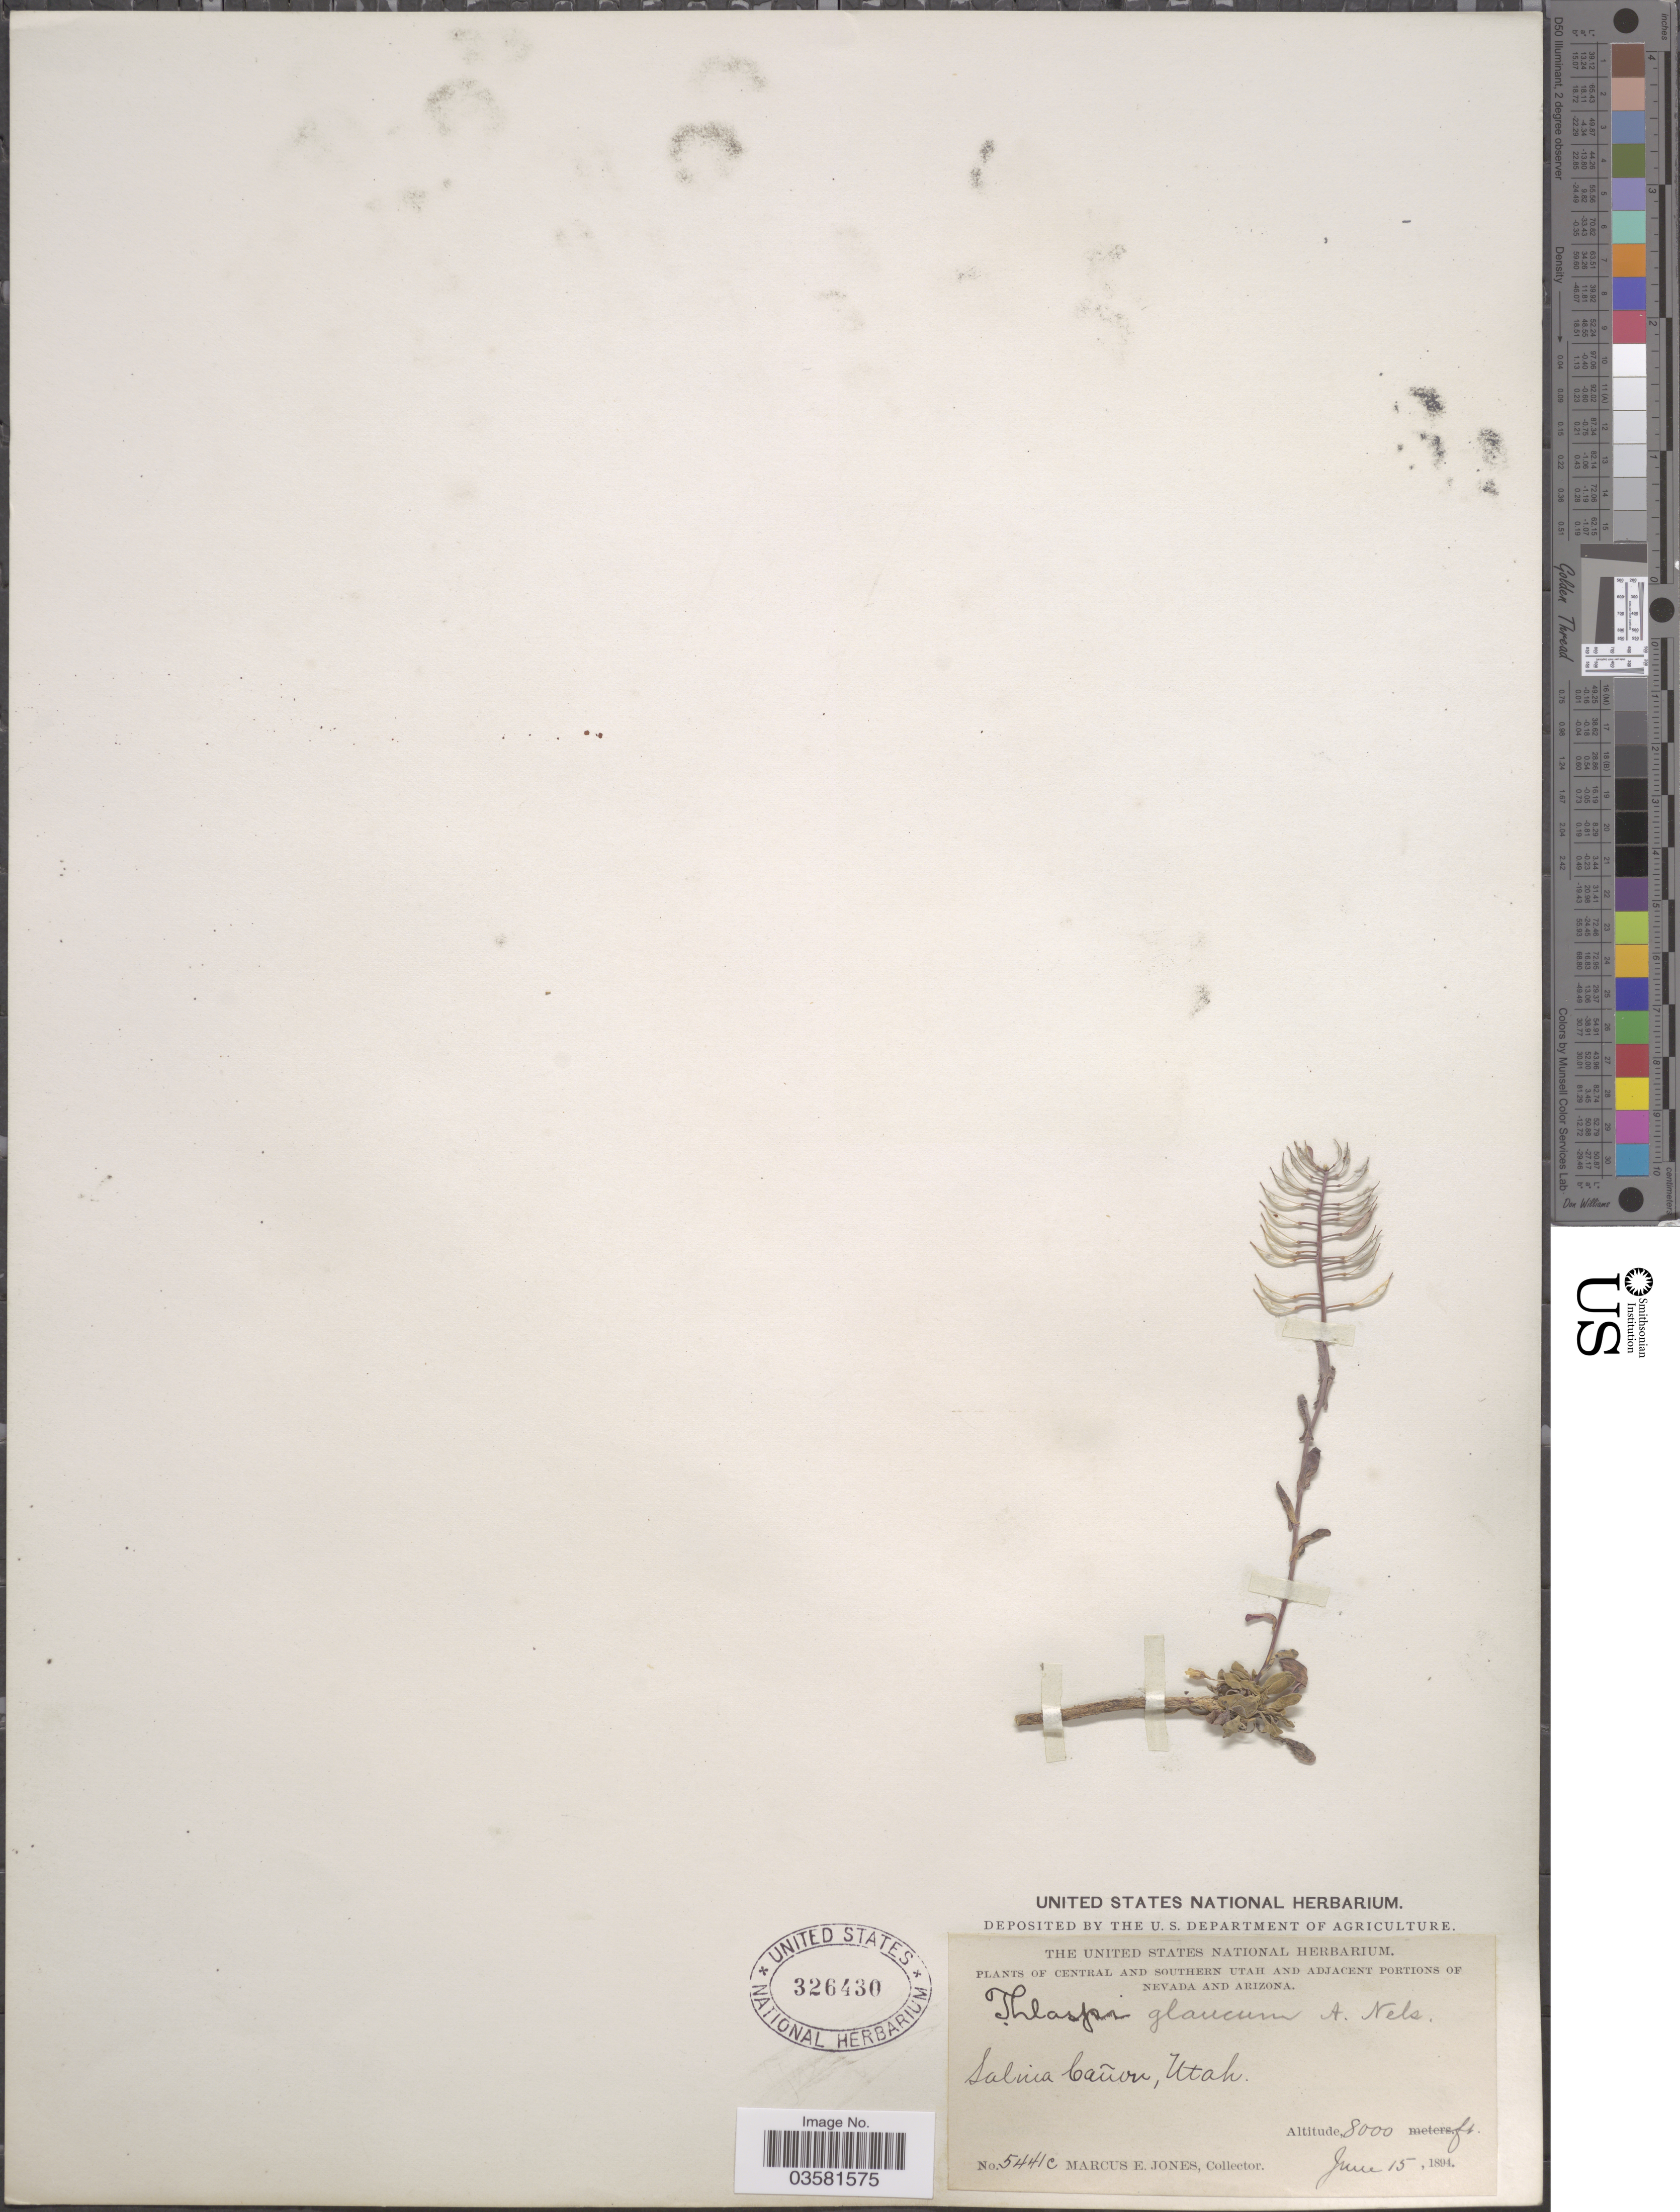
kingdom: Plantae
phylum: Tracheophyta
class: Magnoliopsida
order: Brassicales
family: Brassicaceae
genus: Thlaspi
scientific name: Thlaspi fendleri var. glaucum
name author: (A. Nelson) C.L. Hitchc.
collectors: M. E. Jones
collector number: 5441c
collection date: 1894-06-15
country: United States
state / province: Utah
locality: Central and Southern Utah. Salina Cañon.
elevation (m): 2438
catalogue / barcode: US 326430